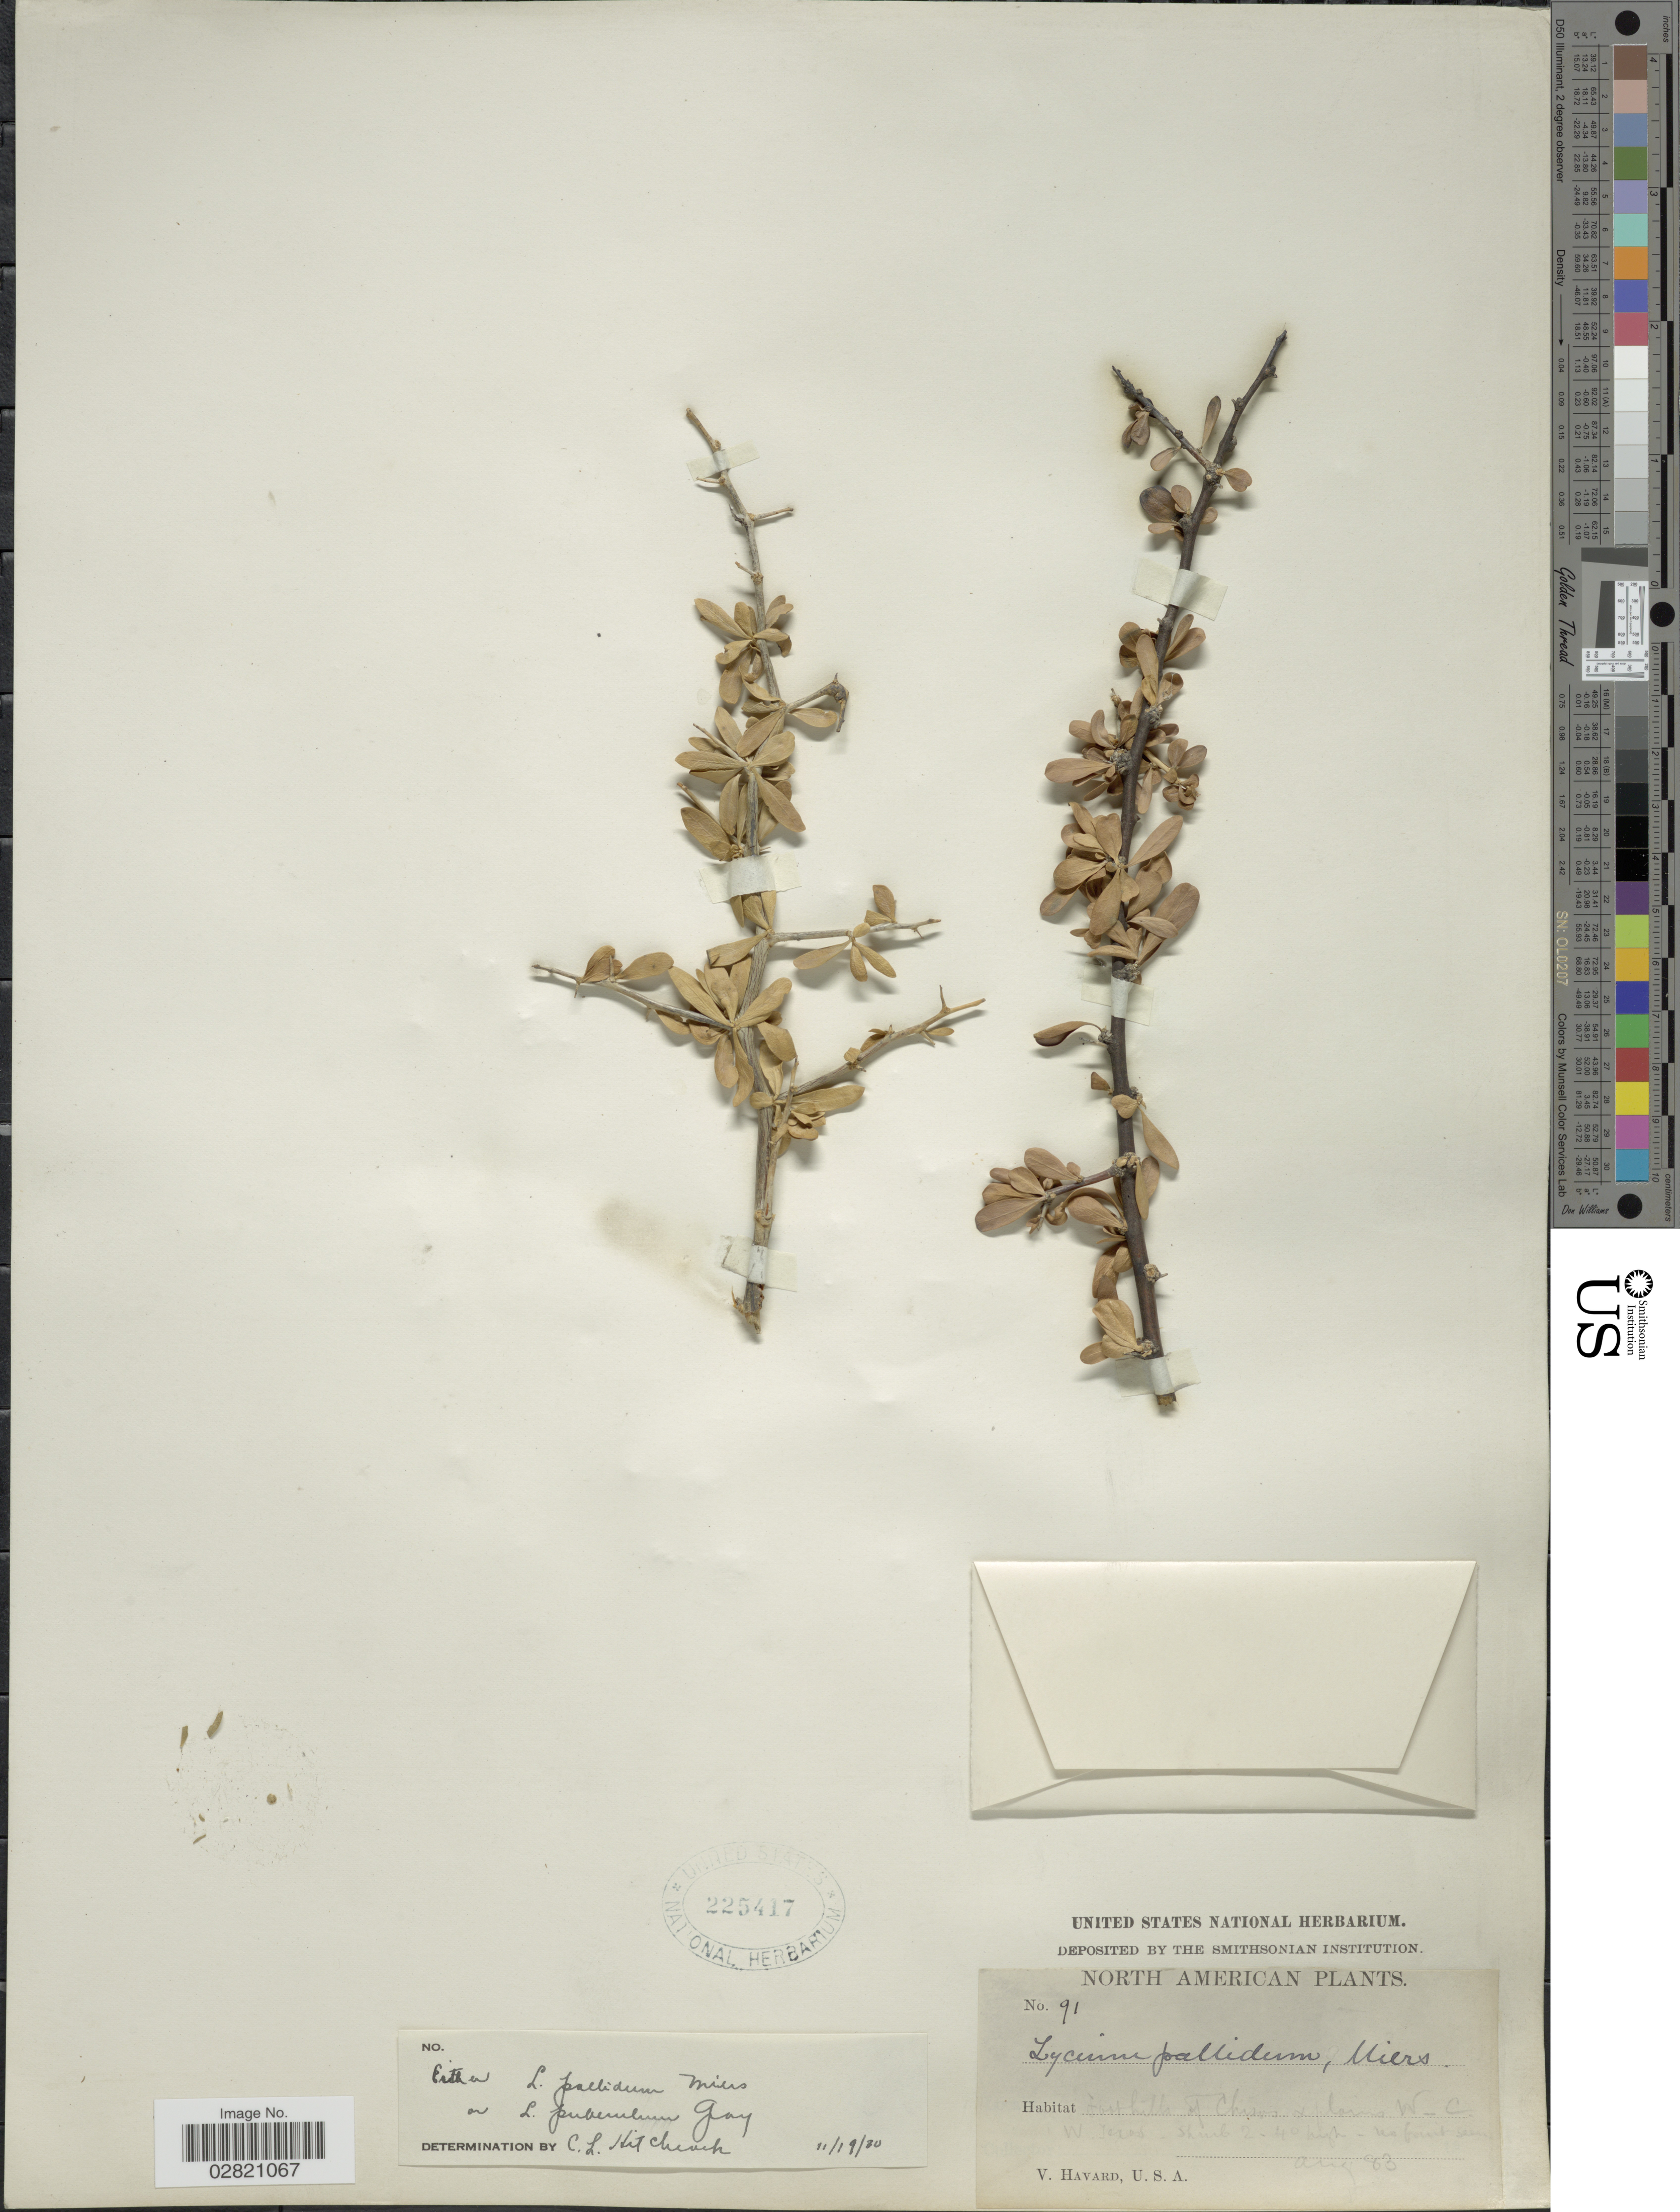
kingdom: Plantae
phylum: Tracheophyta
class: Magnoliopsida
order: Solanales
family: Solanaceae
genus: Lycium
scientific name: Lycium puberulum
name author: A. Gray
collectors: V. Havard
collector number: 91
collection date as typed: Transcribed d/m/y: /8/83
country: United States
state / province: Texas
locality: Foothills of Chisos plains W-C. W. Texas.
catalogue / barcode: US 225417